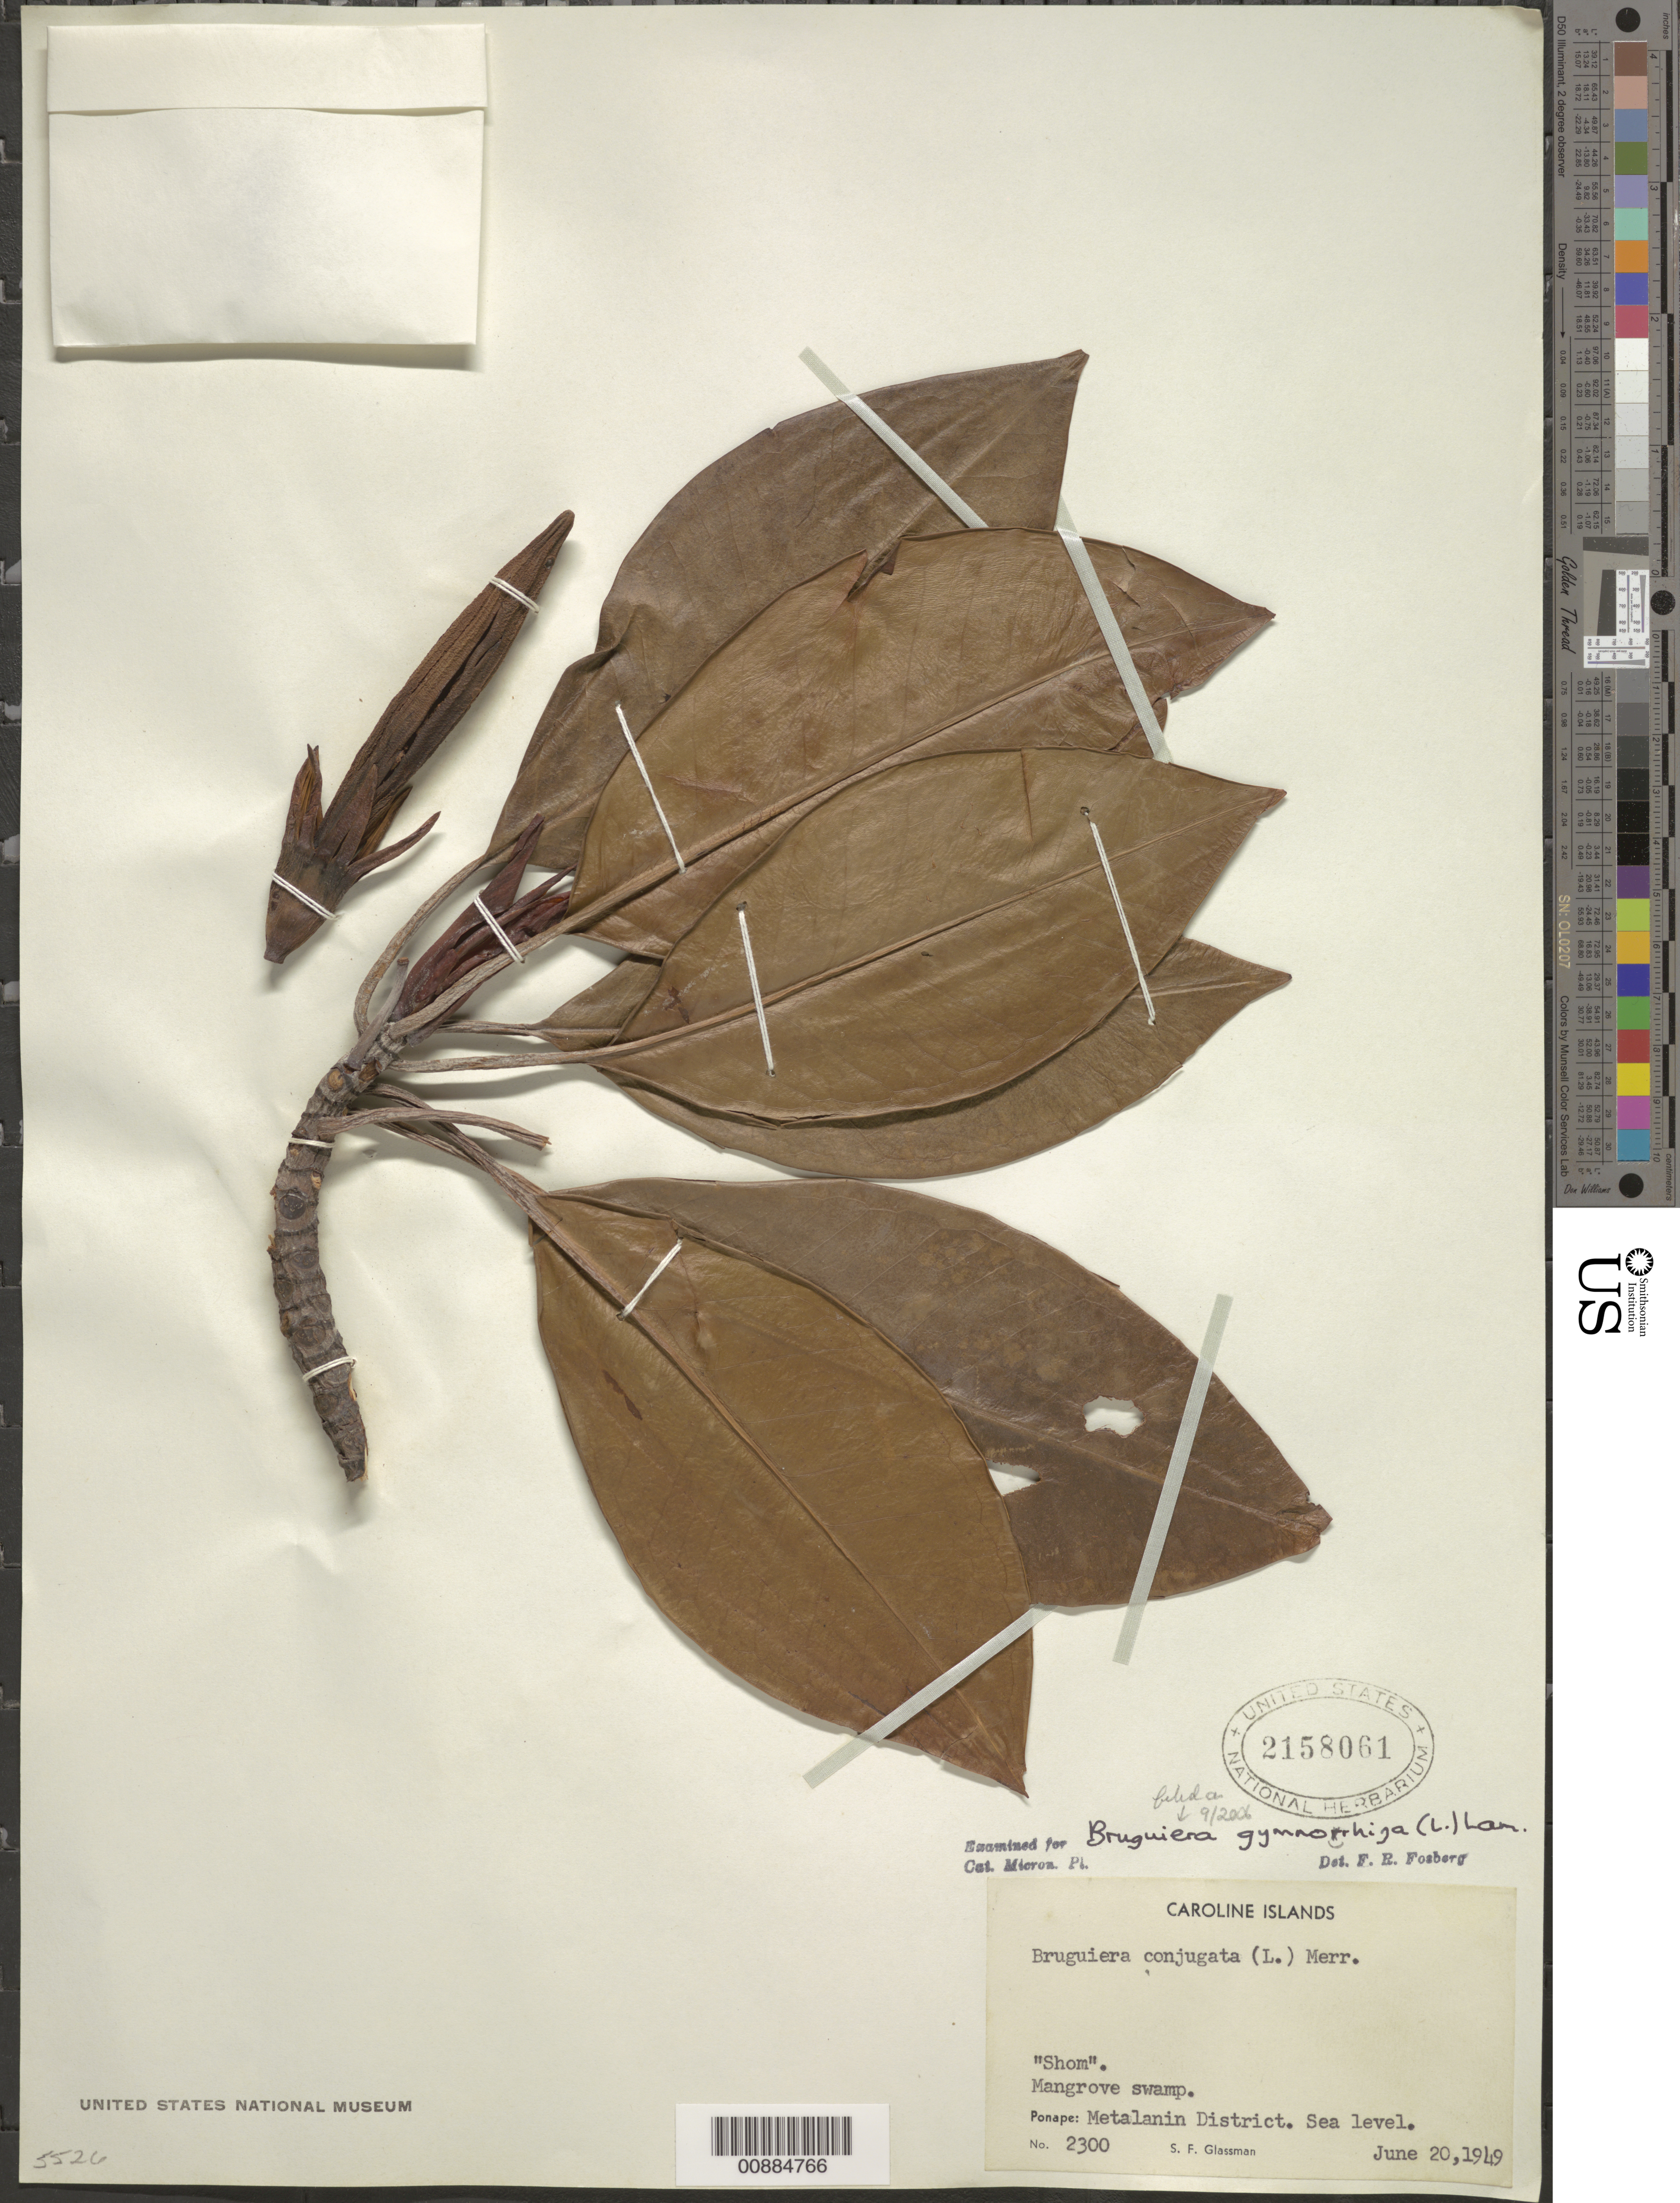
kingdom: Plantae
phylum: Tracheophyta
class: Magnoliopsida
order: Malpighiales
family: Rhizophoraceae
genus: Bruguiera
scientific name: Bruguiera gymnorhiza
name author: (L.) Savigny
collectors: S. F. Glassman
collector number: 2300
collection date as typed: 20 Jun 1949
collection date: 1949-06-20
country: Micronesia, Federated States of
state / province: Pohnpei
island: Pohnpei [Ponape]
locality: Metalanin Dist.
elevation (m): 0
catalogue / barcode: US 2158061